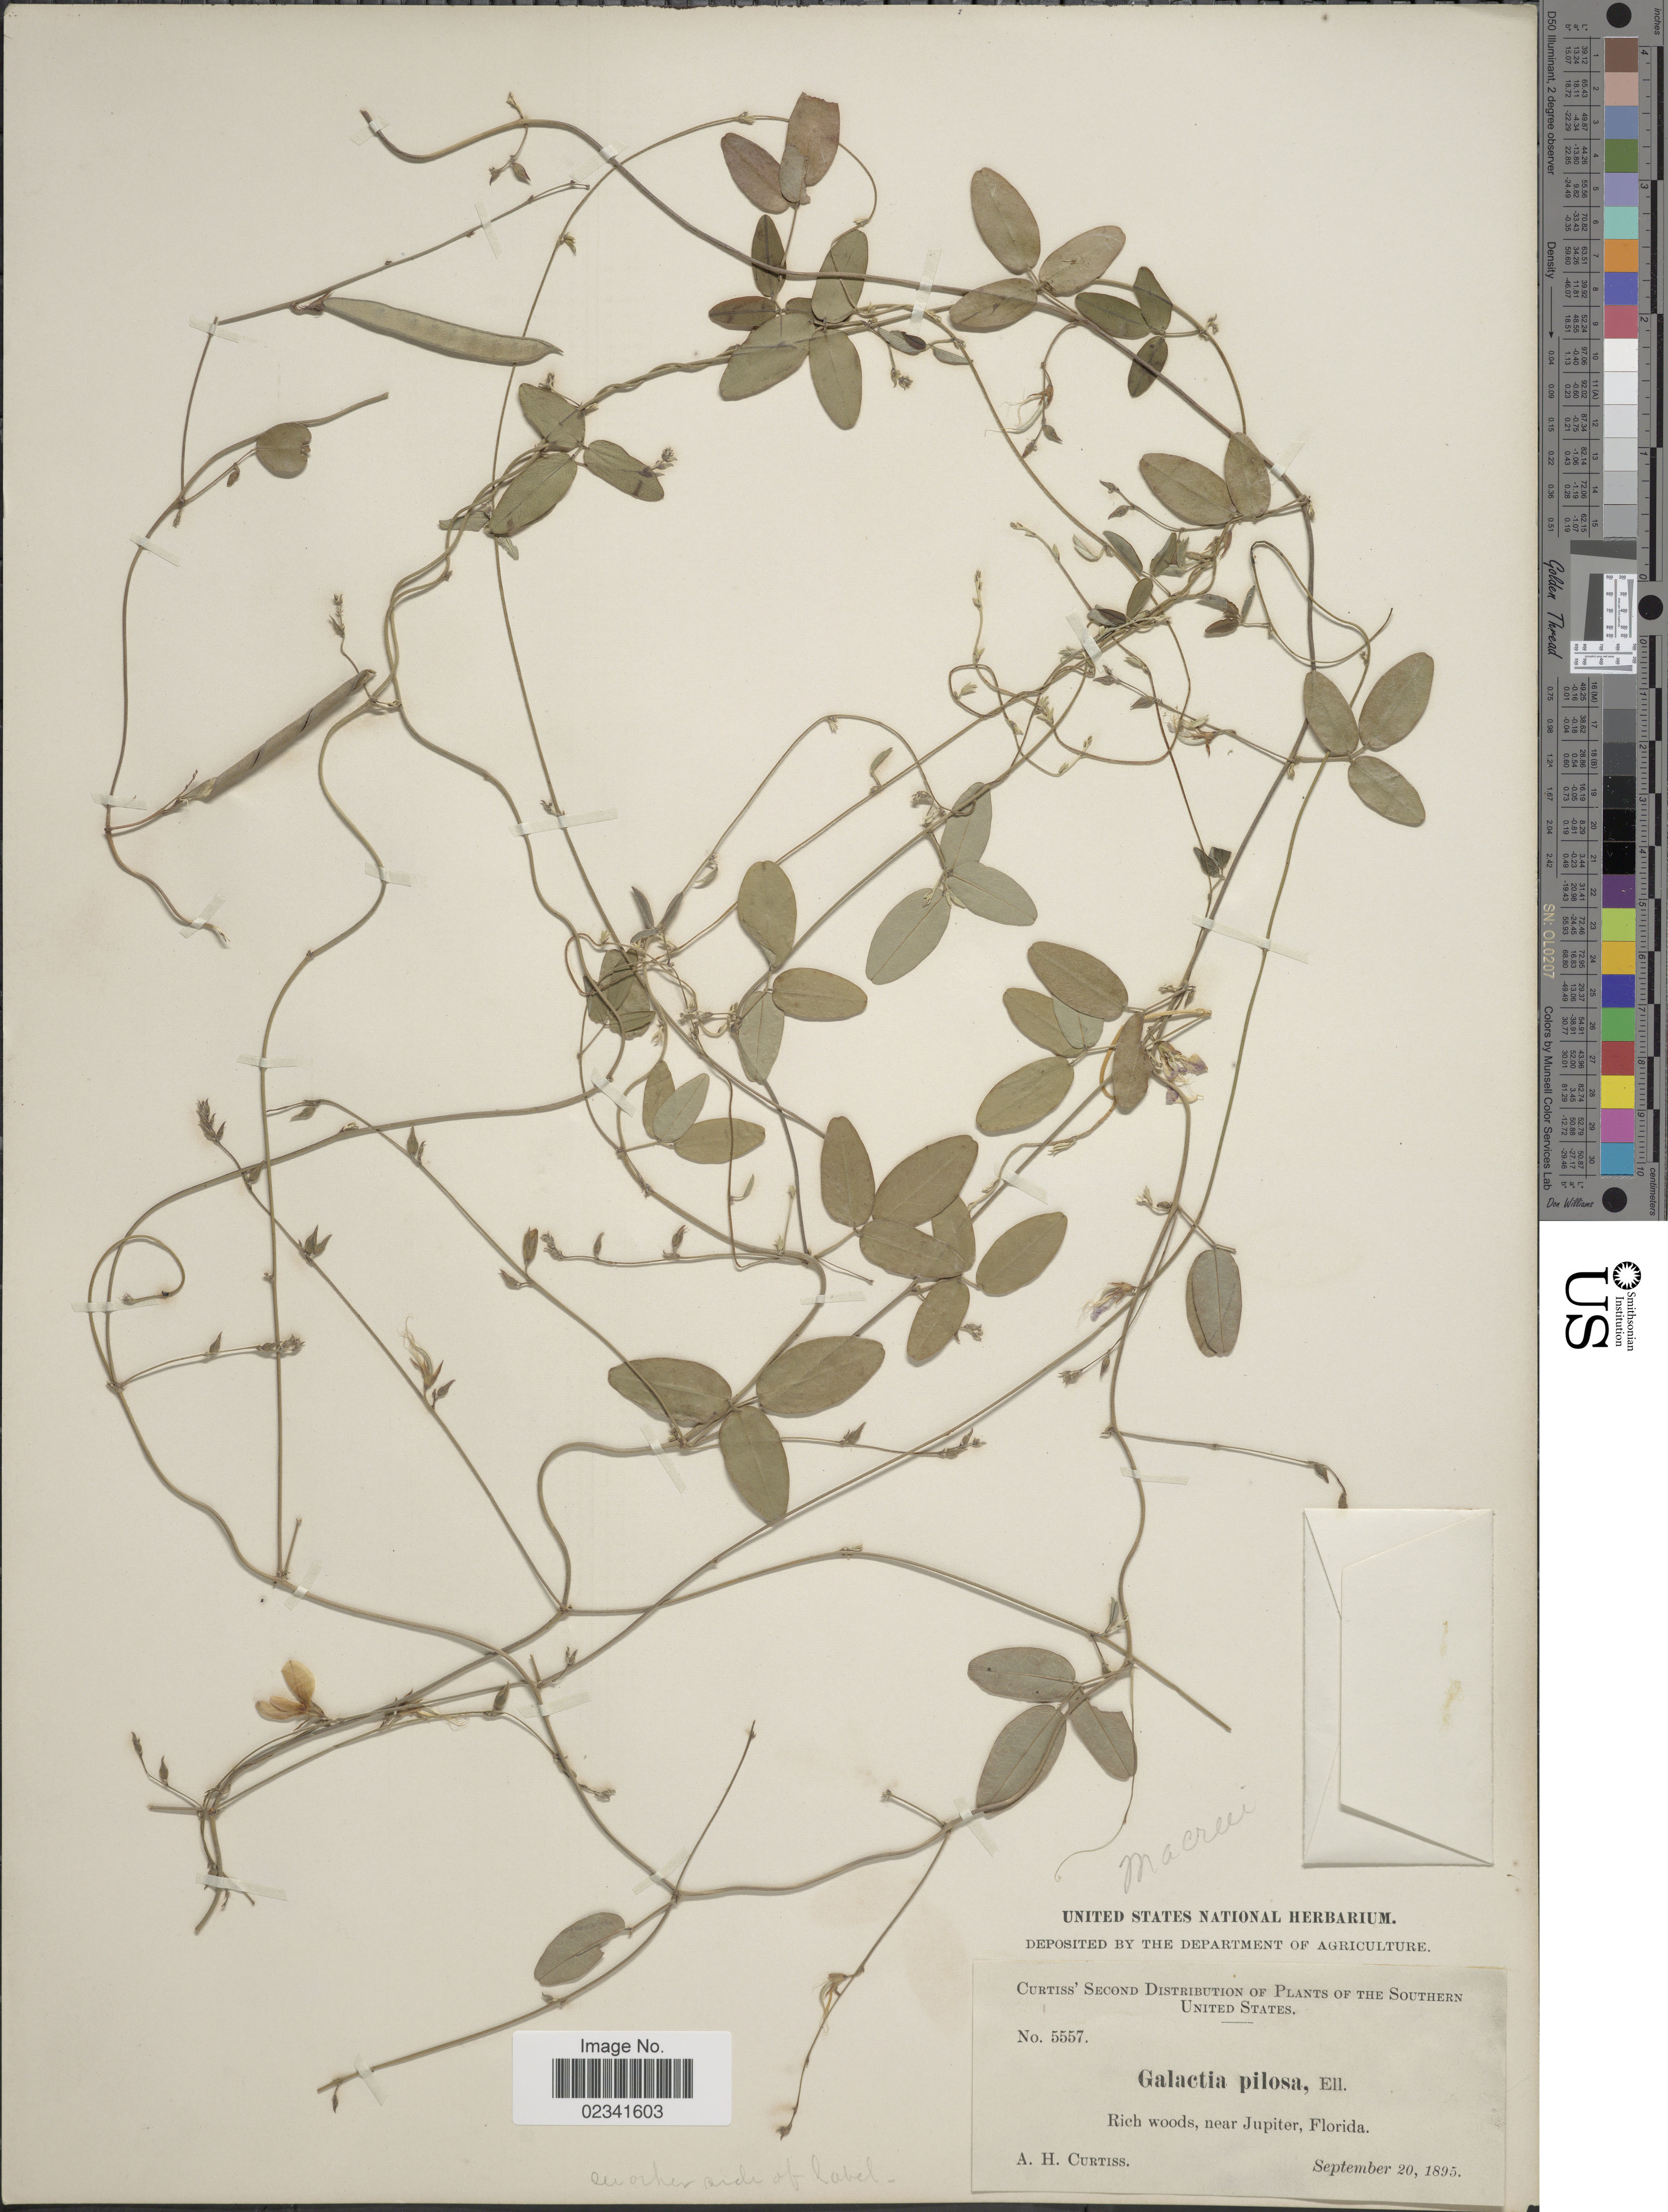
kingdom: Plantae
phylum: Tracheophyta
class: Magnoliopsida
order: Fabales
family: Fabaceae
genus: Galactia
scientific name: Galactia macreei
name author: M.A. Curtis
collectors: A. H. Curtiss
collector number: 5557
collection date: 1895-09-20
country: United States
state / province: Florida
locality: The Southern United States, Rich woods, near Jupiter